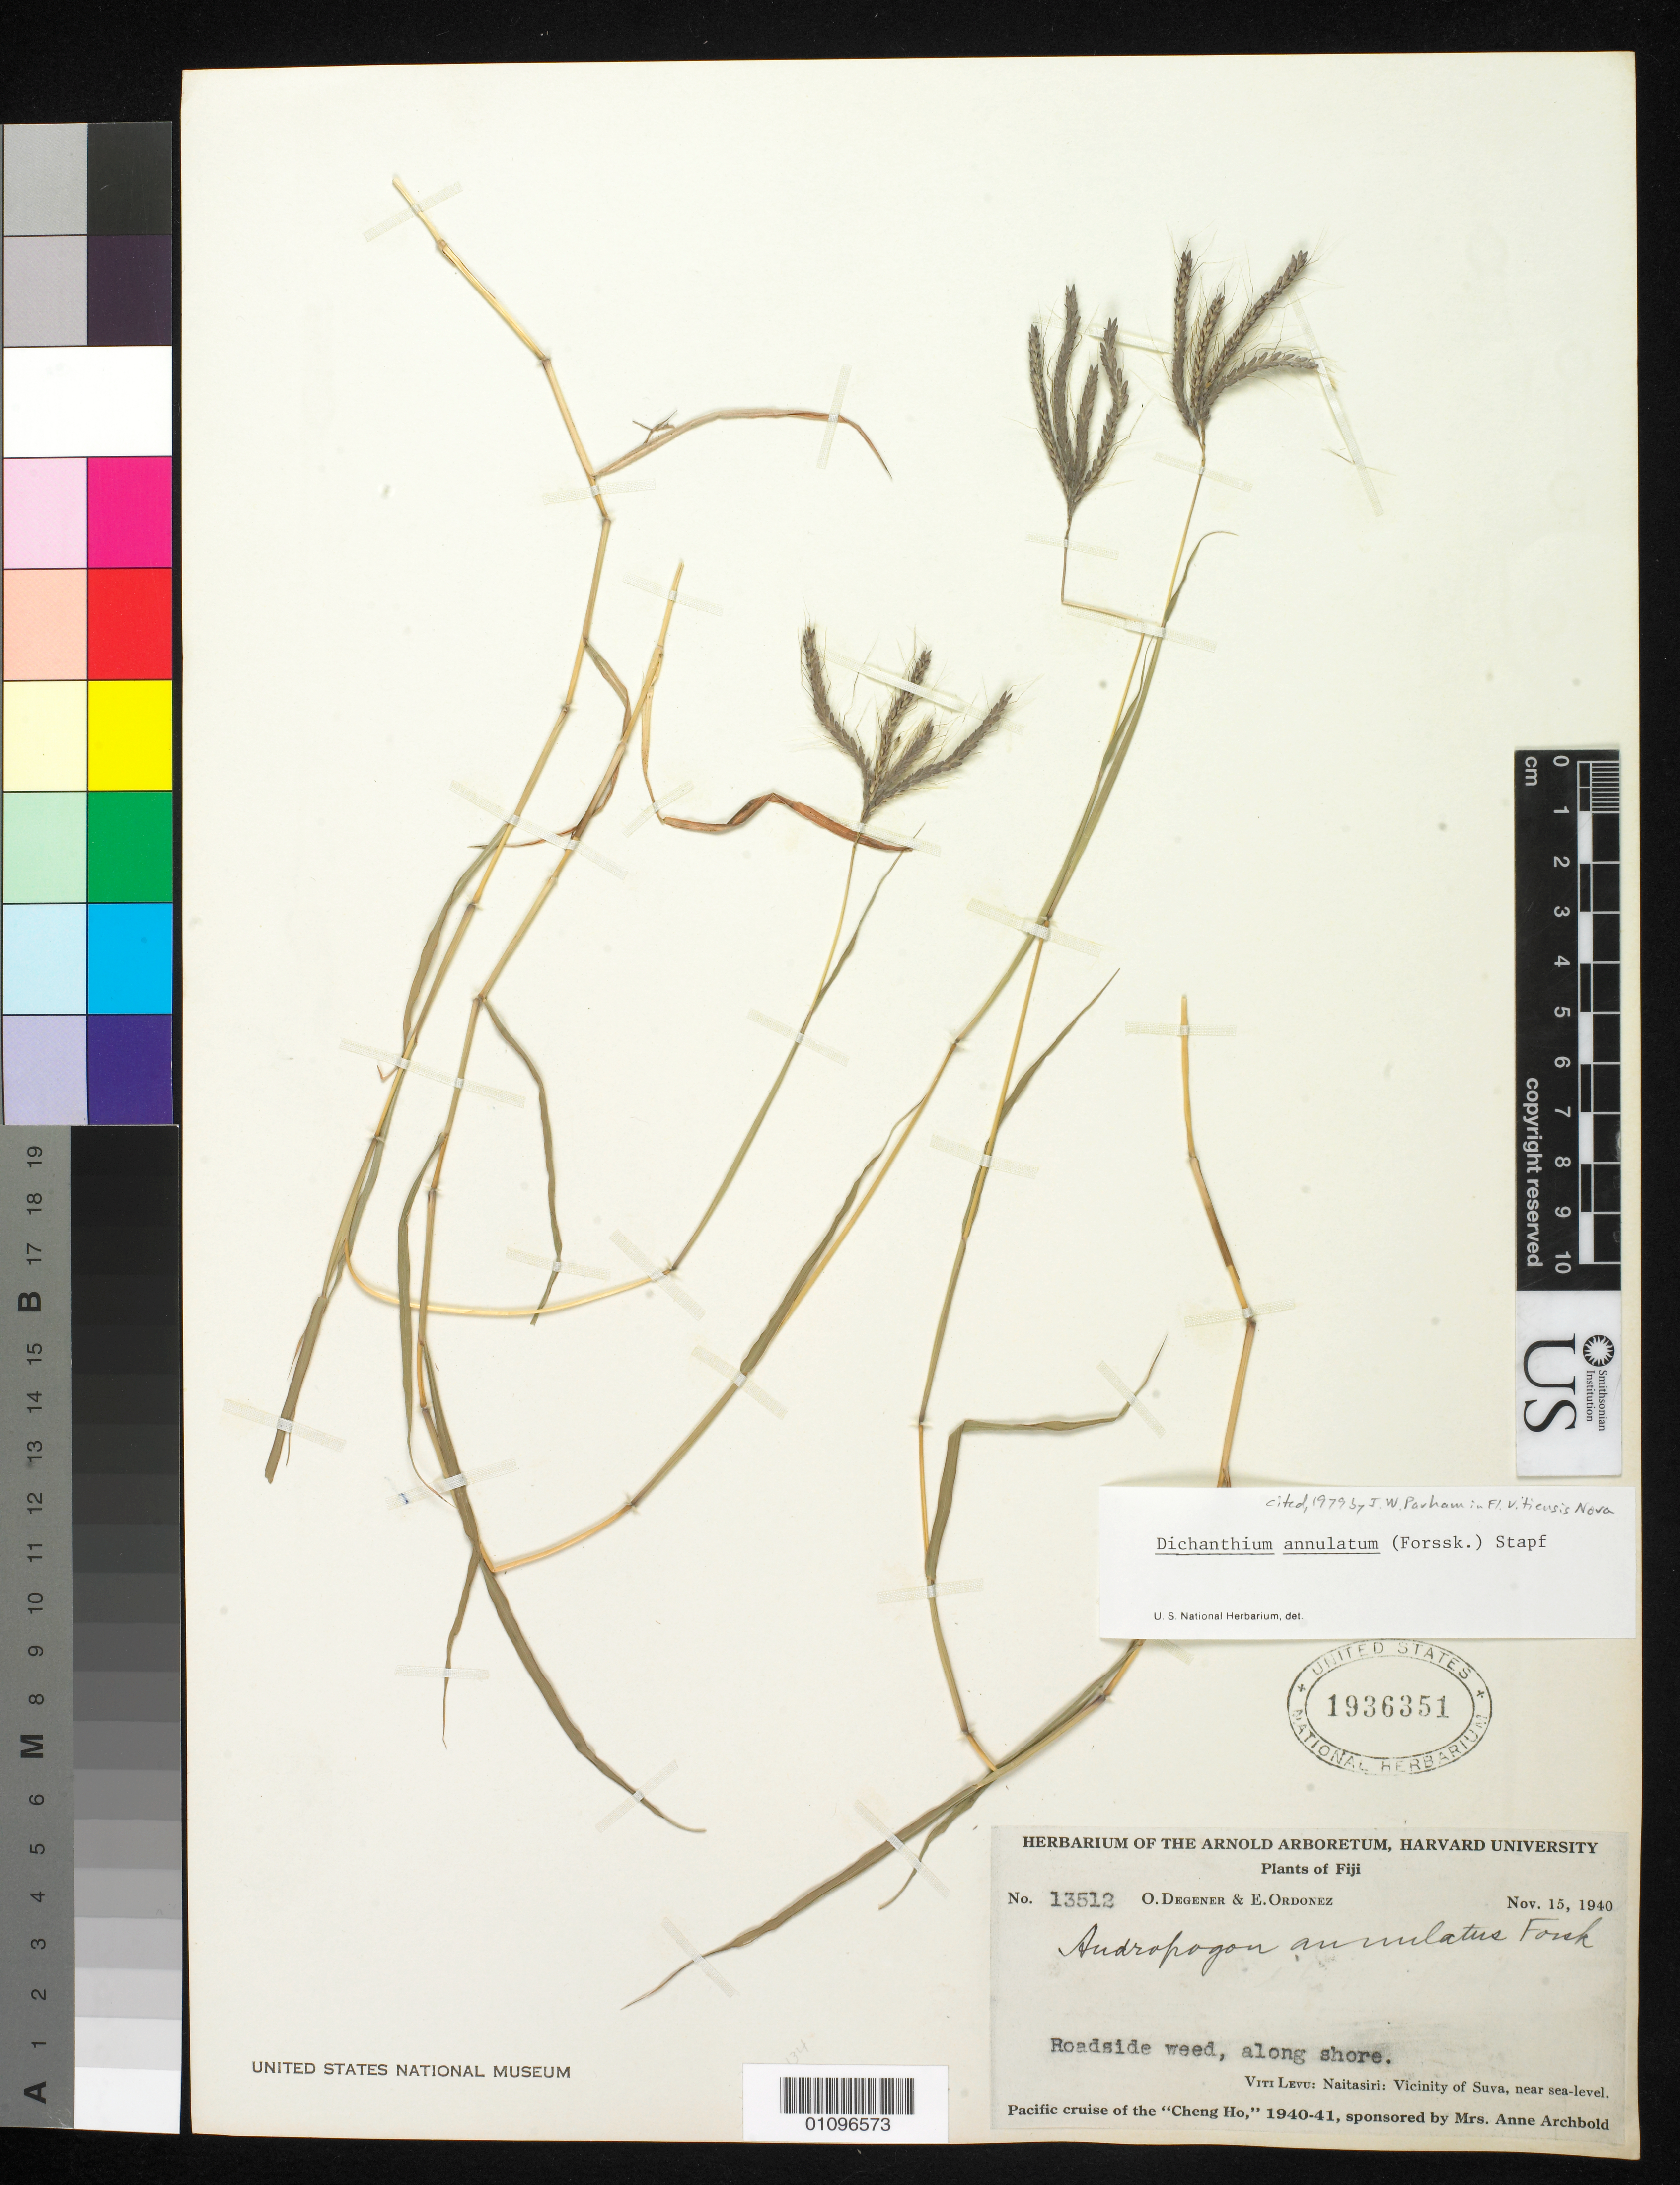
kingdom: Plantae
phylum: Tracheophyta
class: Liliopsida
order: Poales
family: Poaceae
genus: Dichanthium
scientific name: Dichanthium annulatum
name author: (Forssk.) Stapf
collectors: O. Degener & E. Ordonez.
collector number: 13512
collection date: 1940-11-15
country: Fiji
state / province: Naitasiri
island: Viti Levu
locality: Vicinity of suva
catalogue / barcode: US 1936351